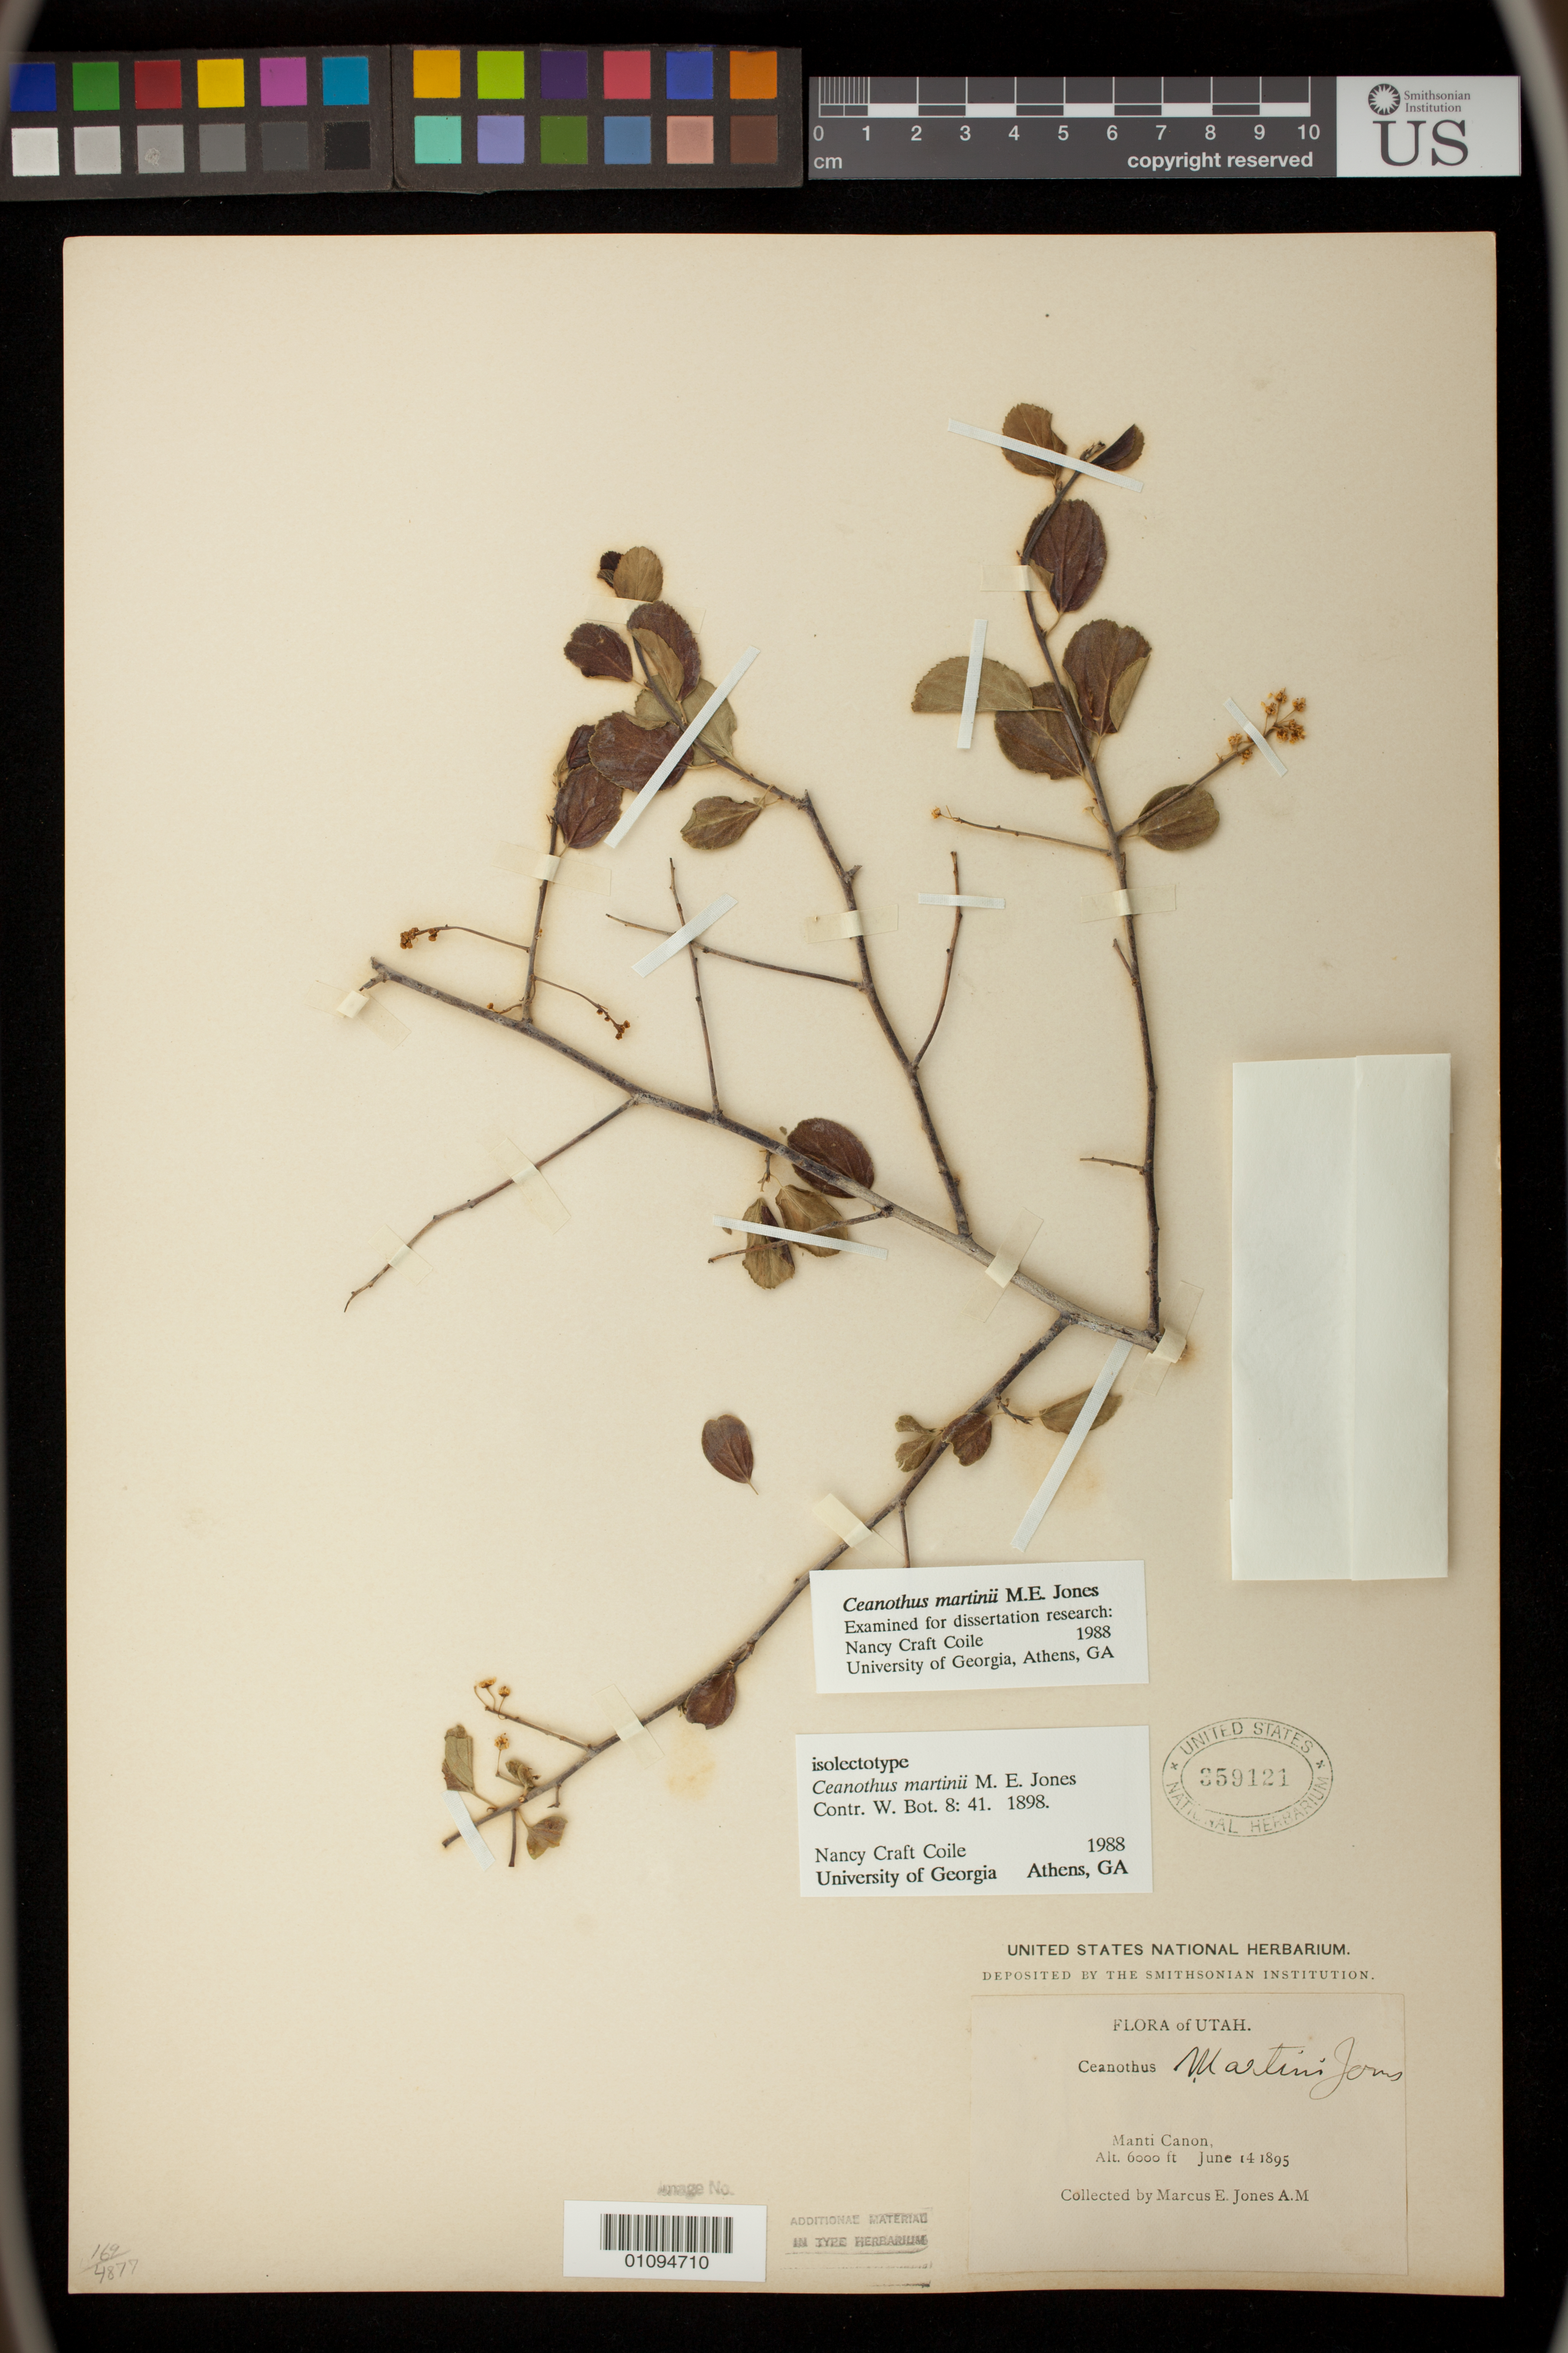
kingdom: Plantae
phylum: Tracheophyta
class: Magnoliopsida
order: Rosales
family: Rhamnaceae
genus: Ceanothus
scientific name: Ceanothus martini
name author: M.E. Jones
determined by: Coile, N. C.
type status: Type Collection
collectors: M. E. Jones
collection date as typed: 14 Jun 1895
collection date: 1895-06-14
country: United States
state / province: Utah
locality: Manti Canyon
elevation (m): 1829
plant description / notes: Specimen annotated by N.C. Coile (1988) as isolectotype; lectotypification apparently never published.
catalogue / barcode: US 359121